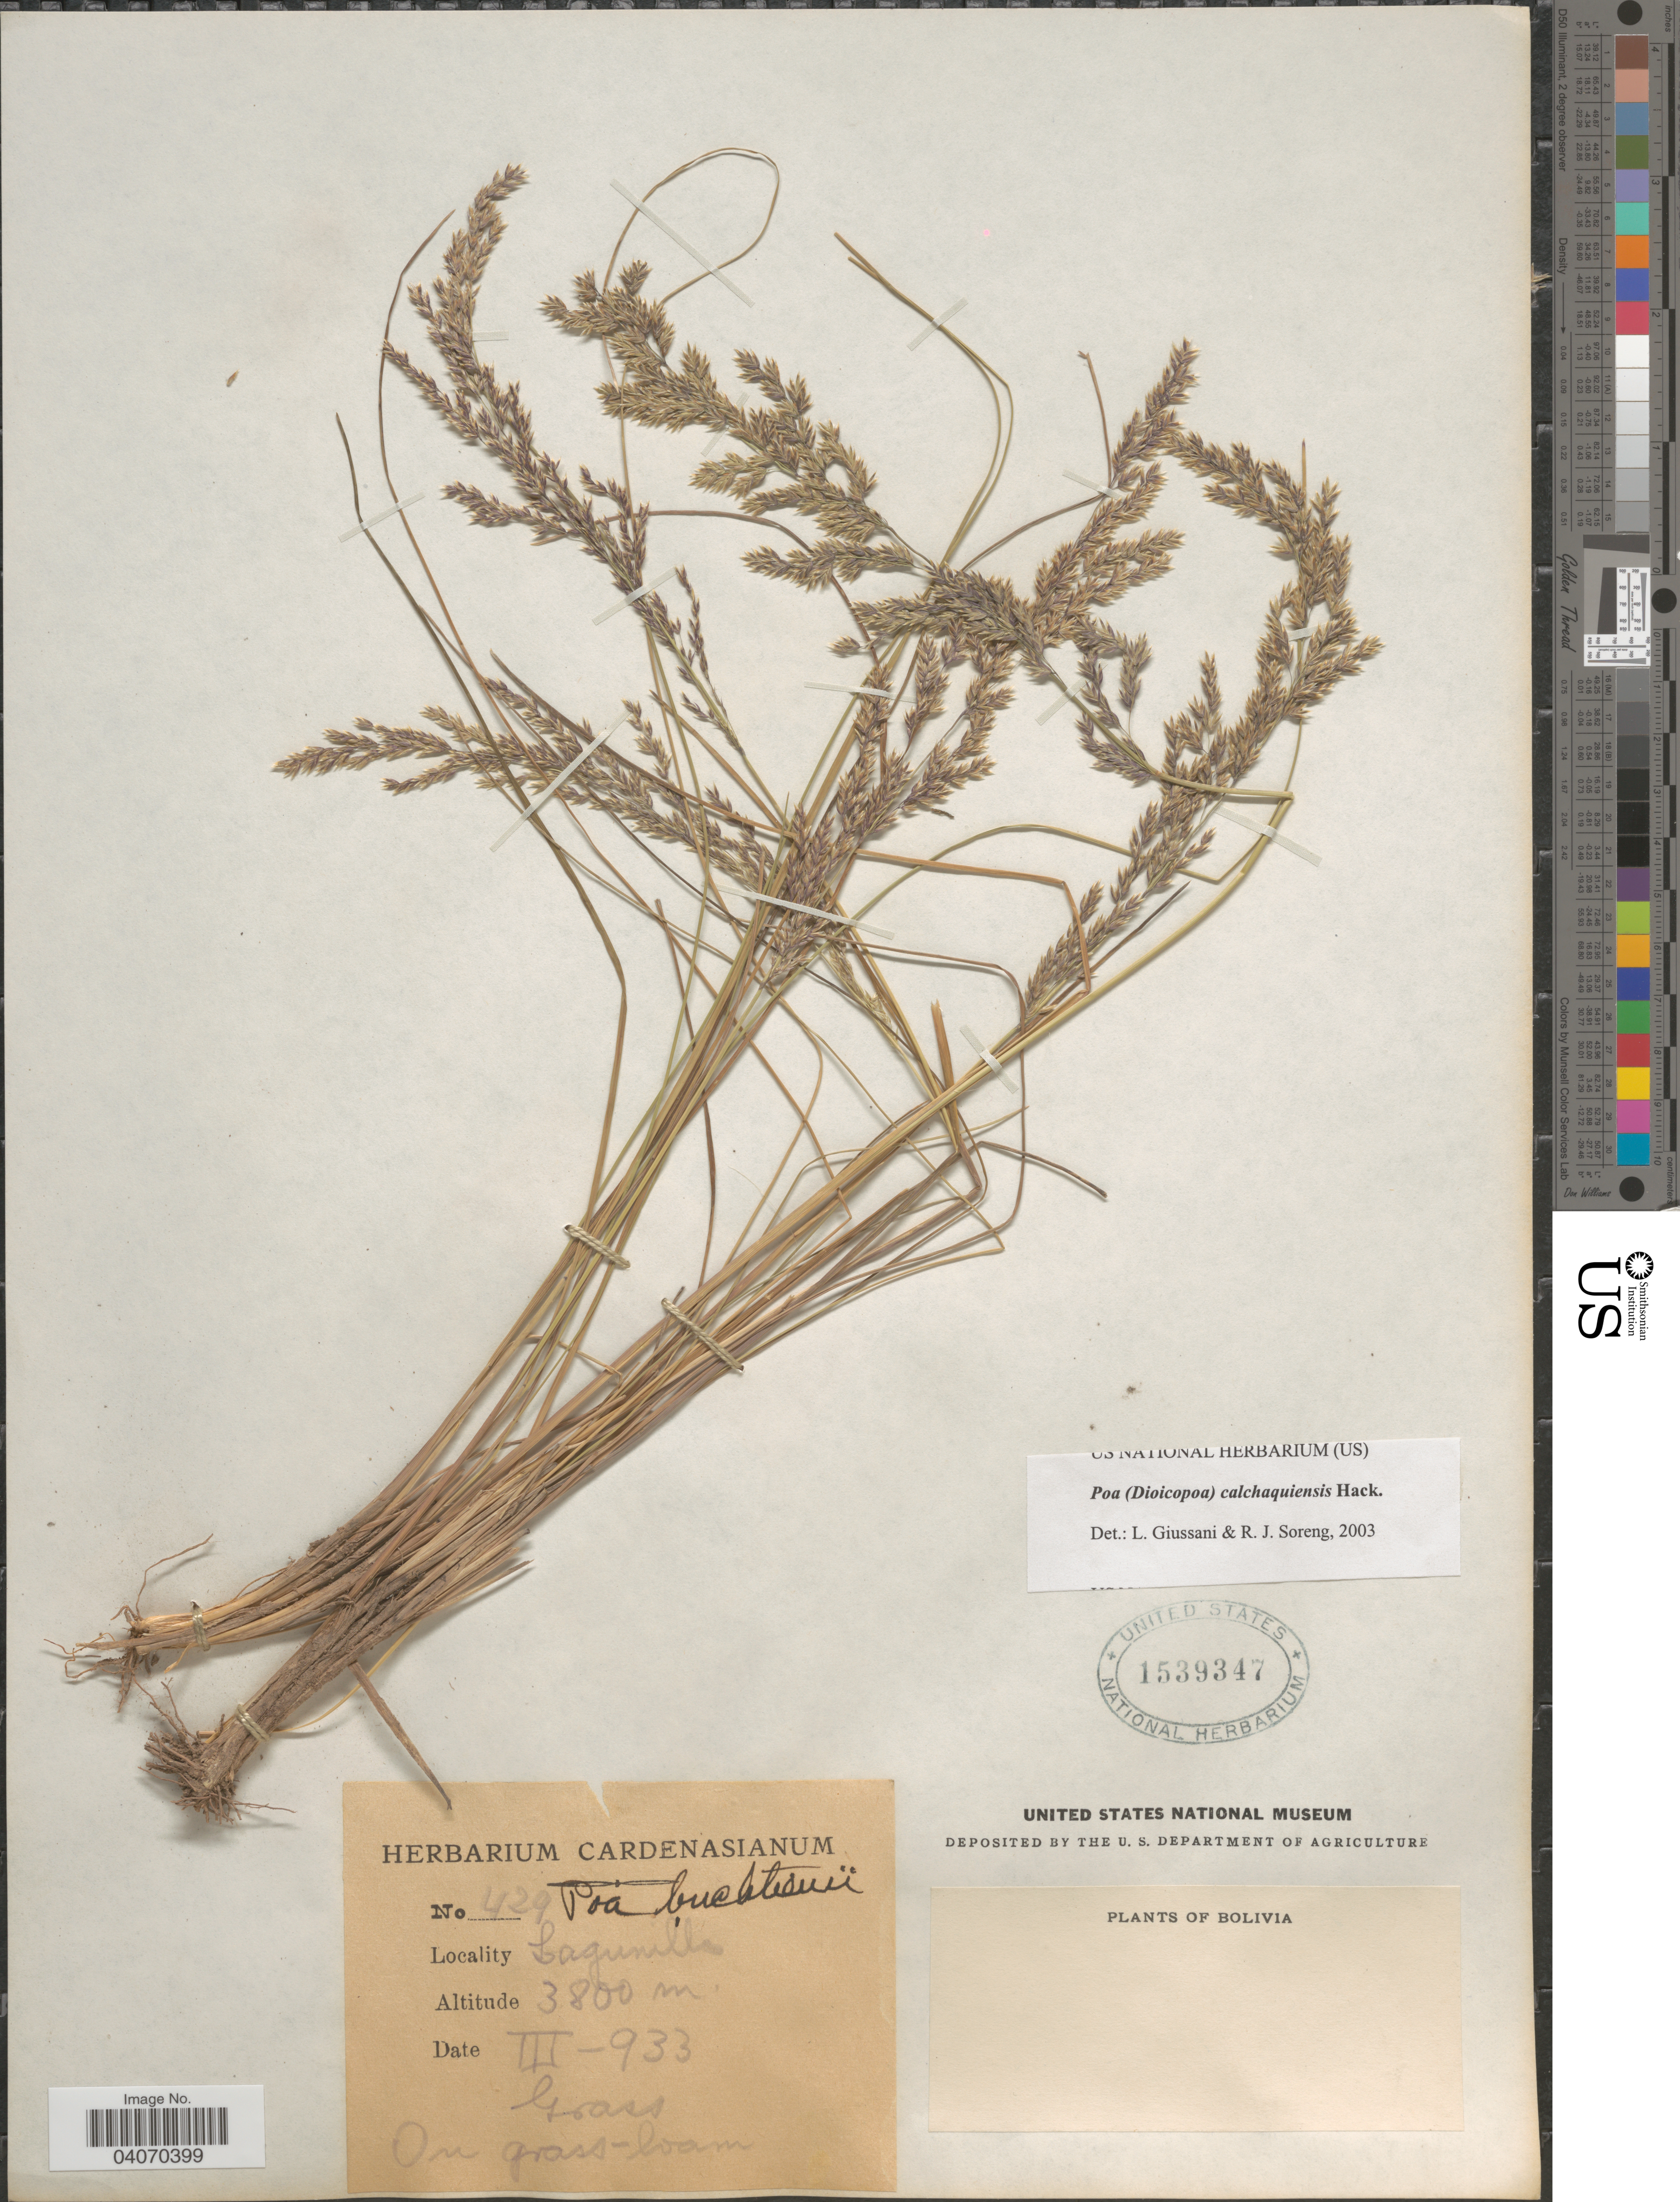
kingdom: Plantae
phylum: Tracheophyta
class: Liliopsida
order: Poales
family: Poaceae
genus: Poa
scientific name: Poa calchaquiensis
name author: Hack.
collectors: ex herb. Cardenasianum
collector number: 429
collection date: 1933-03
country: Bolivia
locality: Lagunilla.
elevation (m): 3800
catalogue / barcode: US 1539347